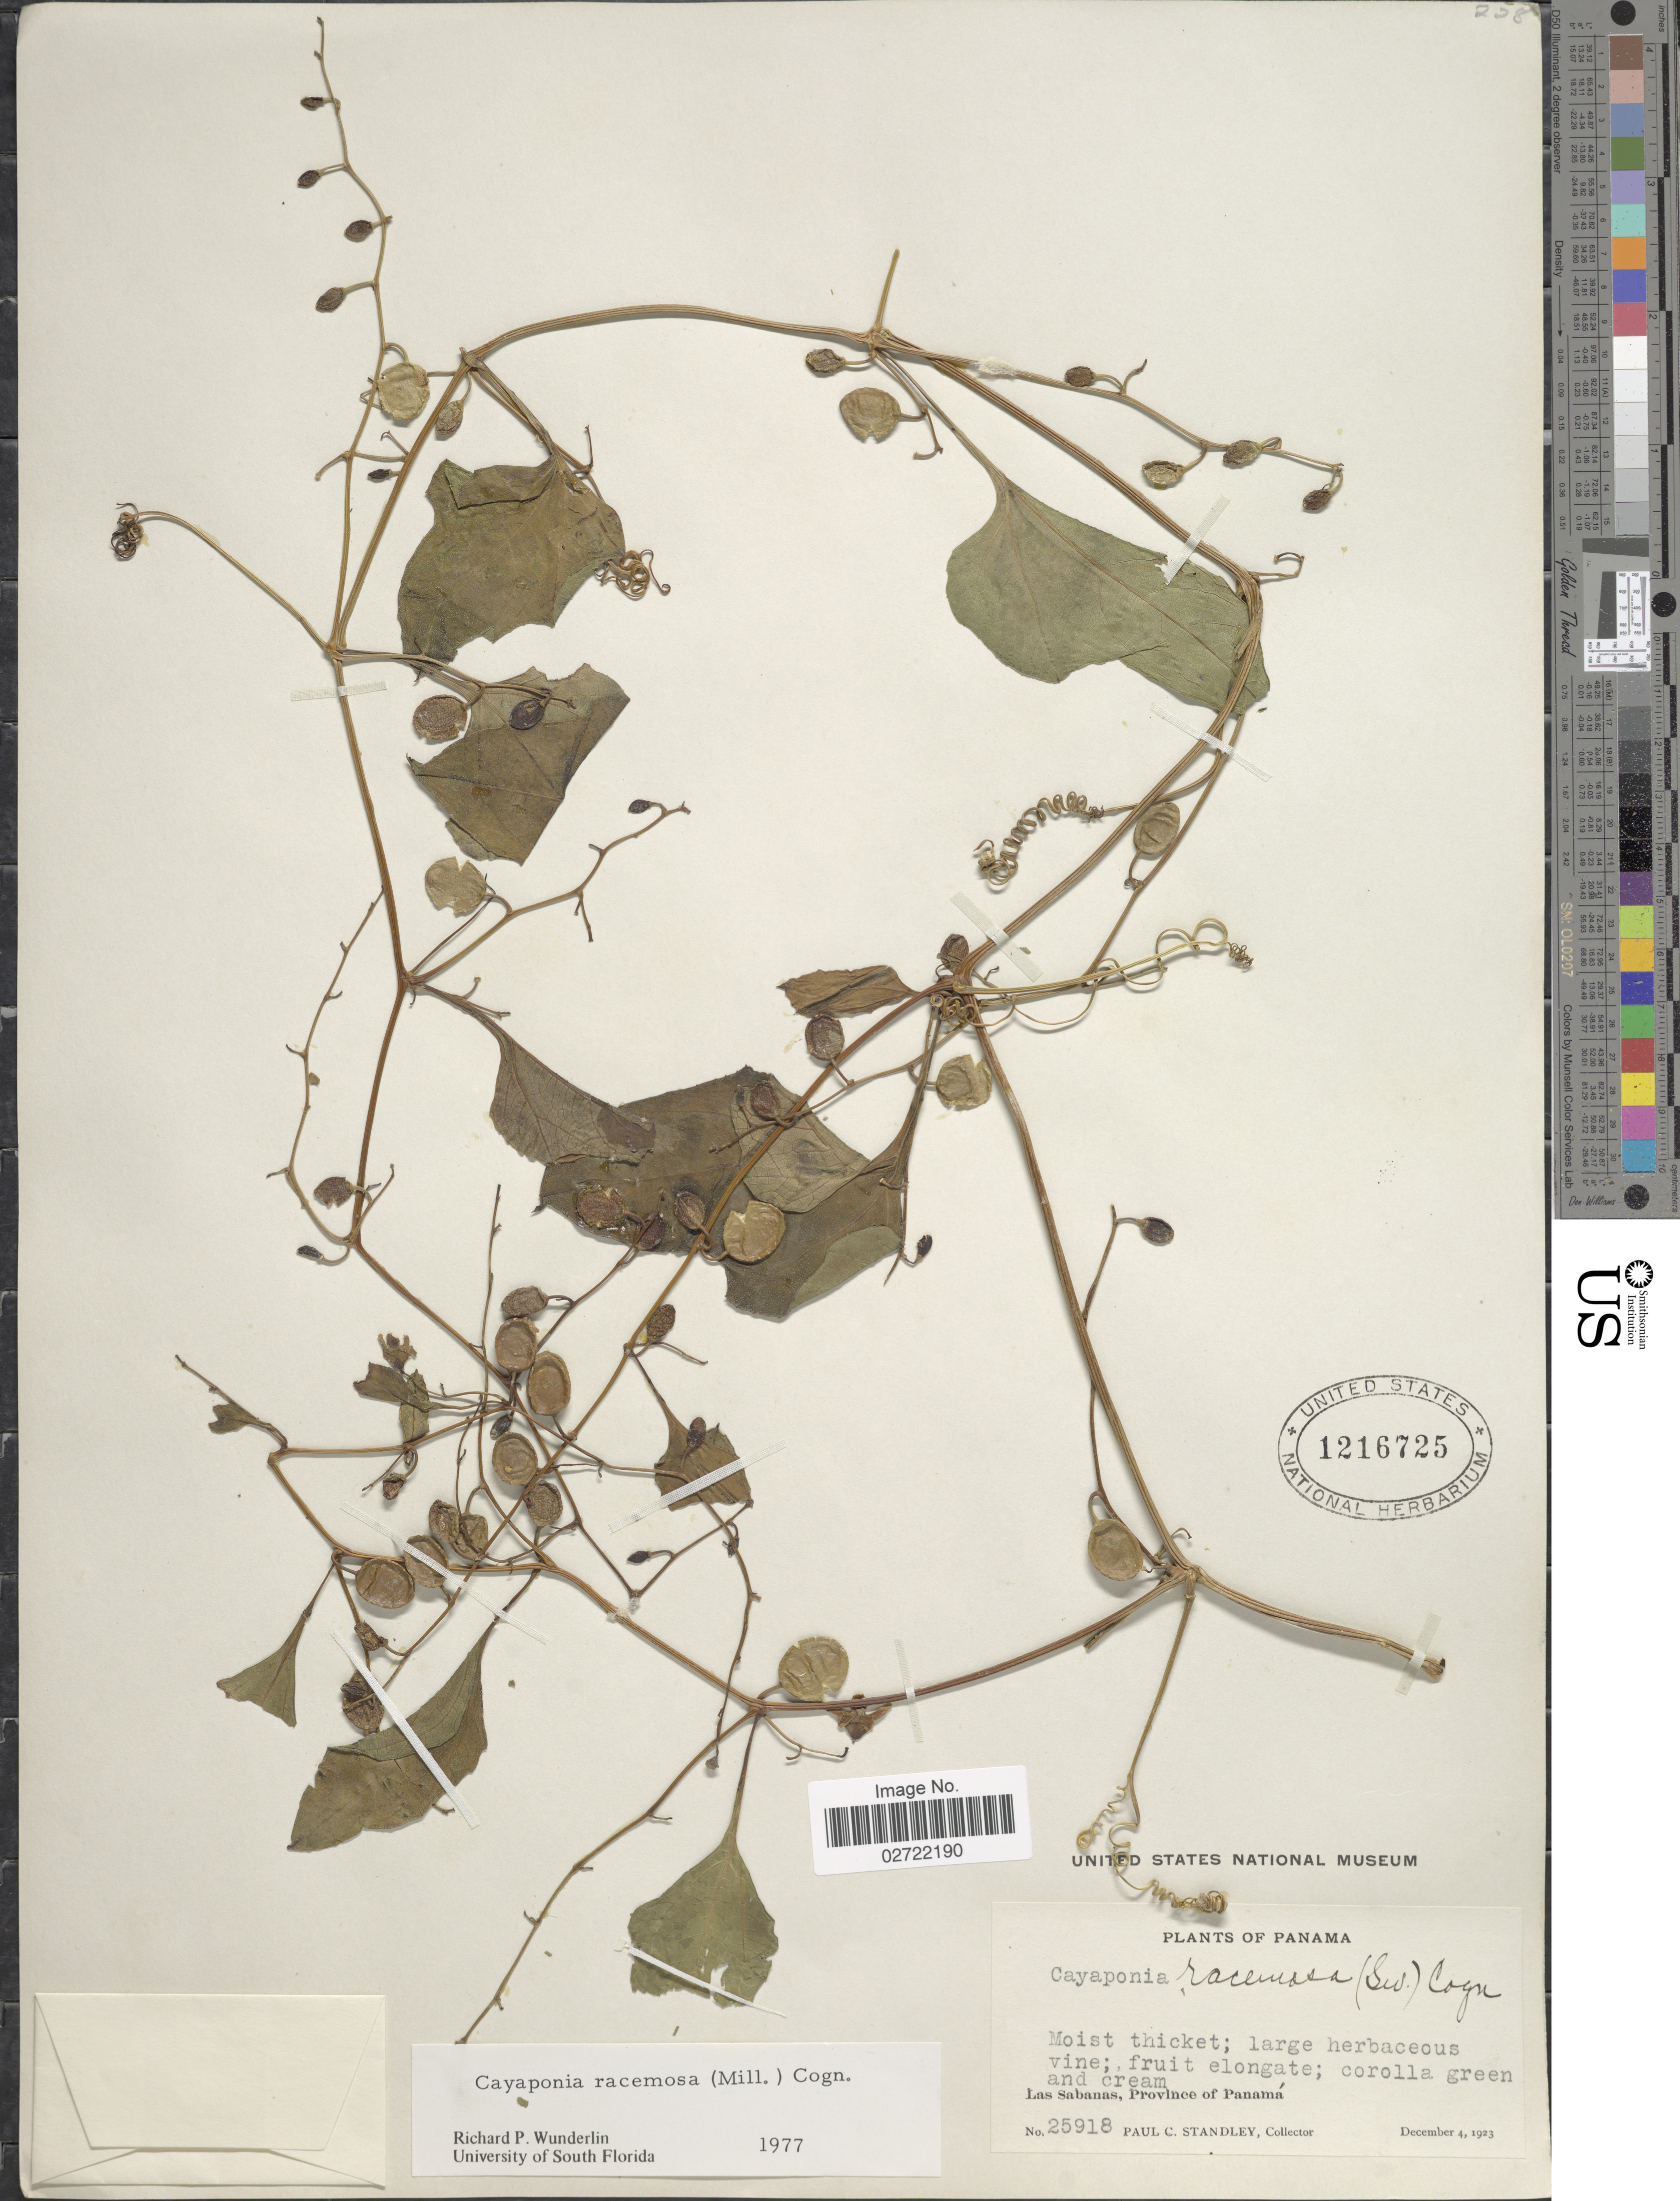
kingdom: Plantae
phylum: Tracheophyta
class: Magnoliopsida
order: Cucurbitales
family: Cucurbitaceae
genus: Cayaponia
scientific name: Cayaponia racemosa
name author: (Mill.) Cogn.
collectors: P. C. Standley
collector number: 25918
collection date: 1923-12-04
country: Panama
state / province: Panamá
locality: Las Sabanas.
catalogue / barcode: US 1216725